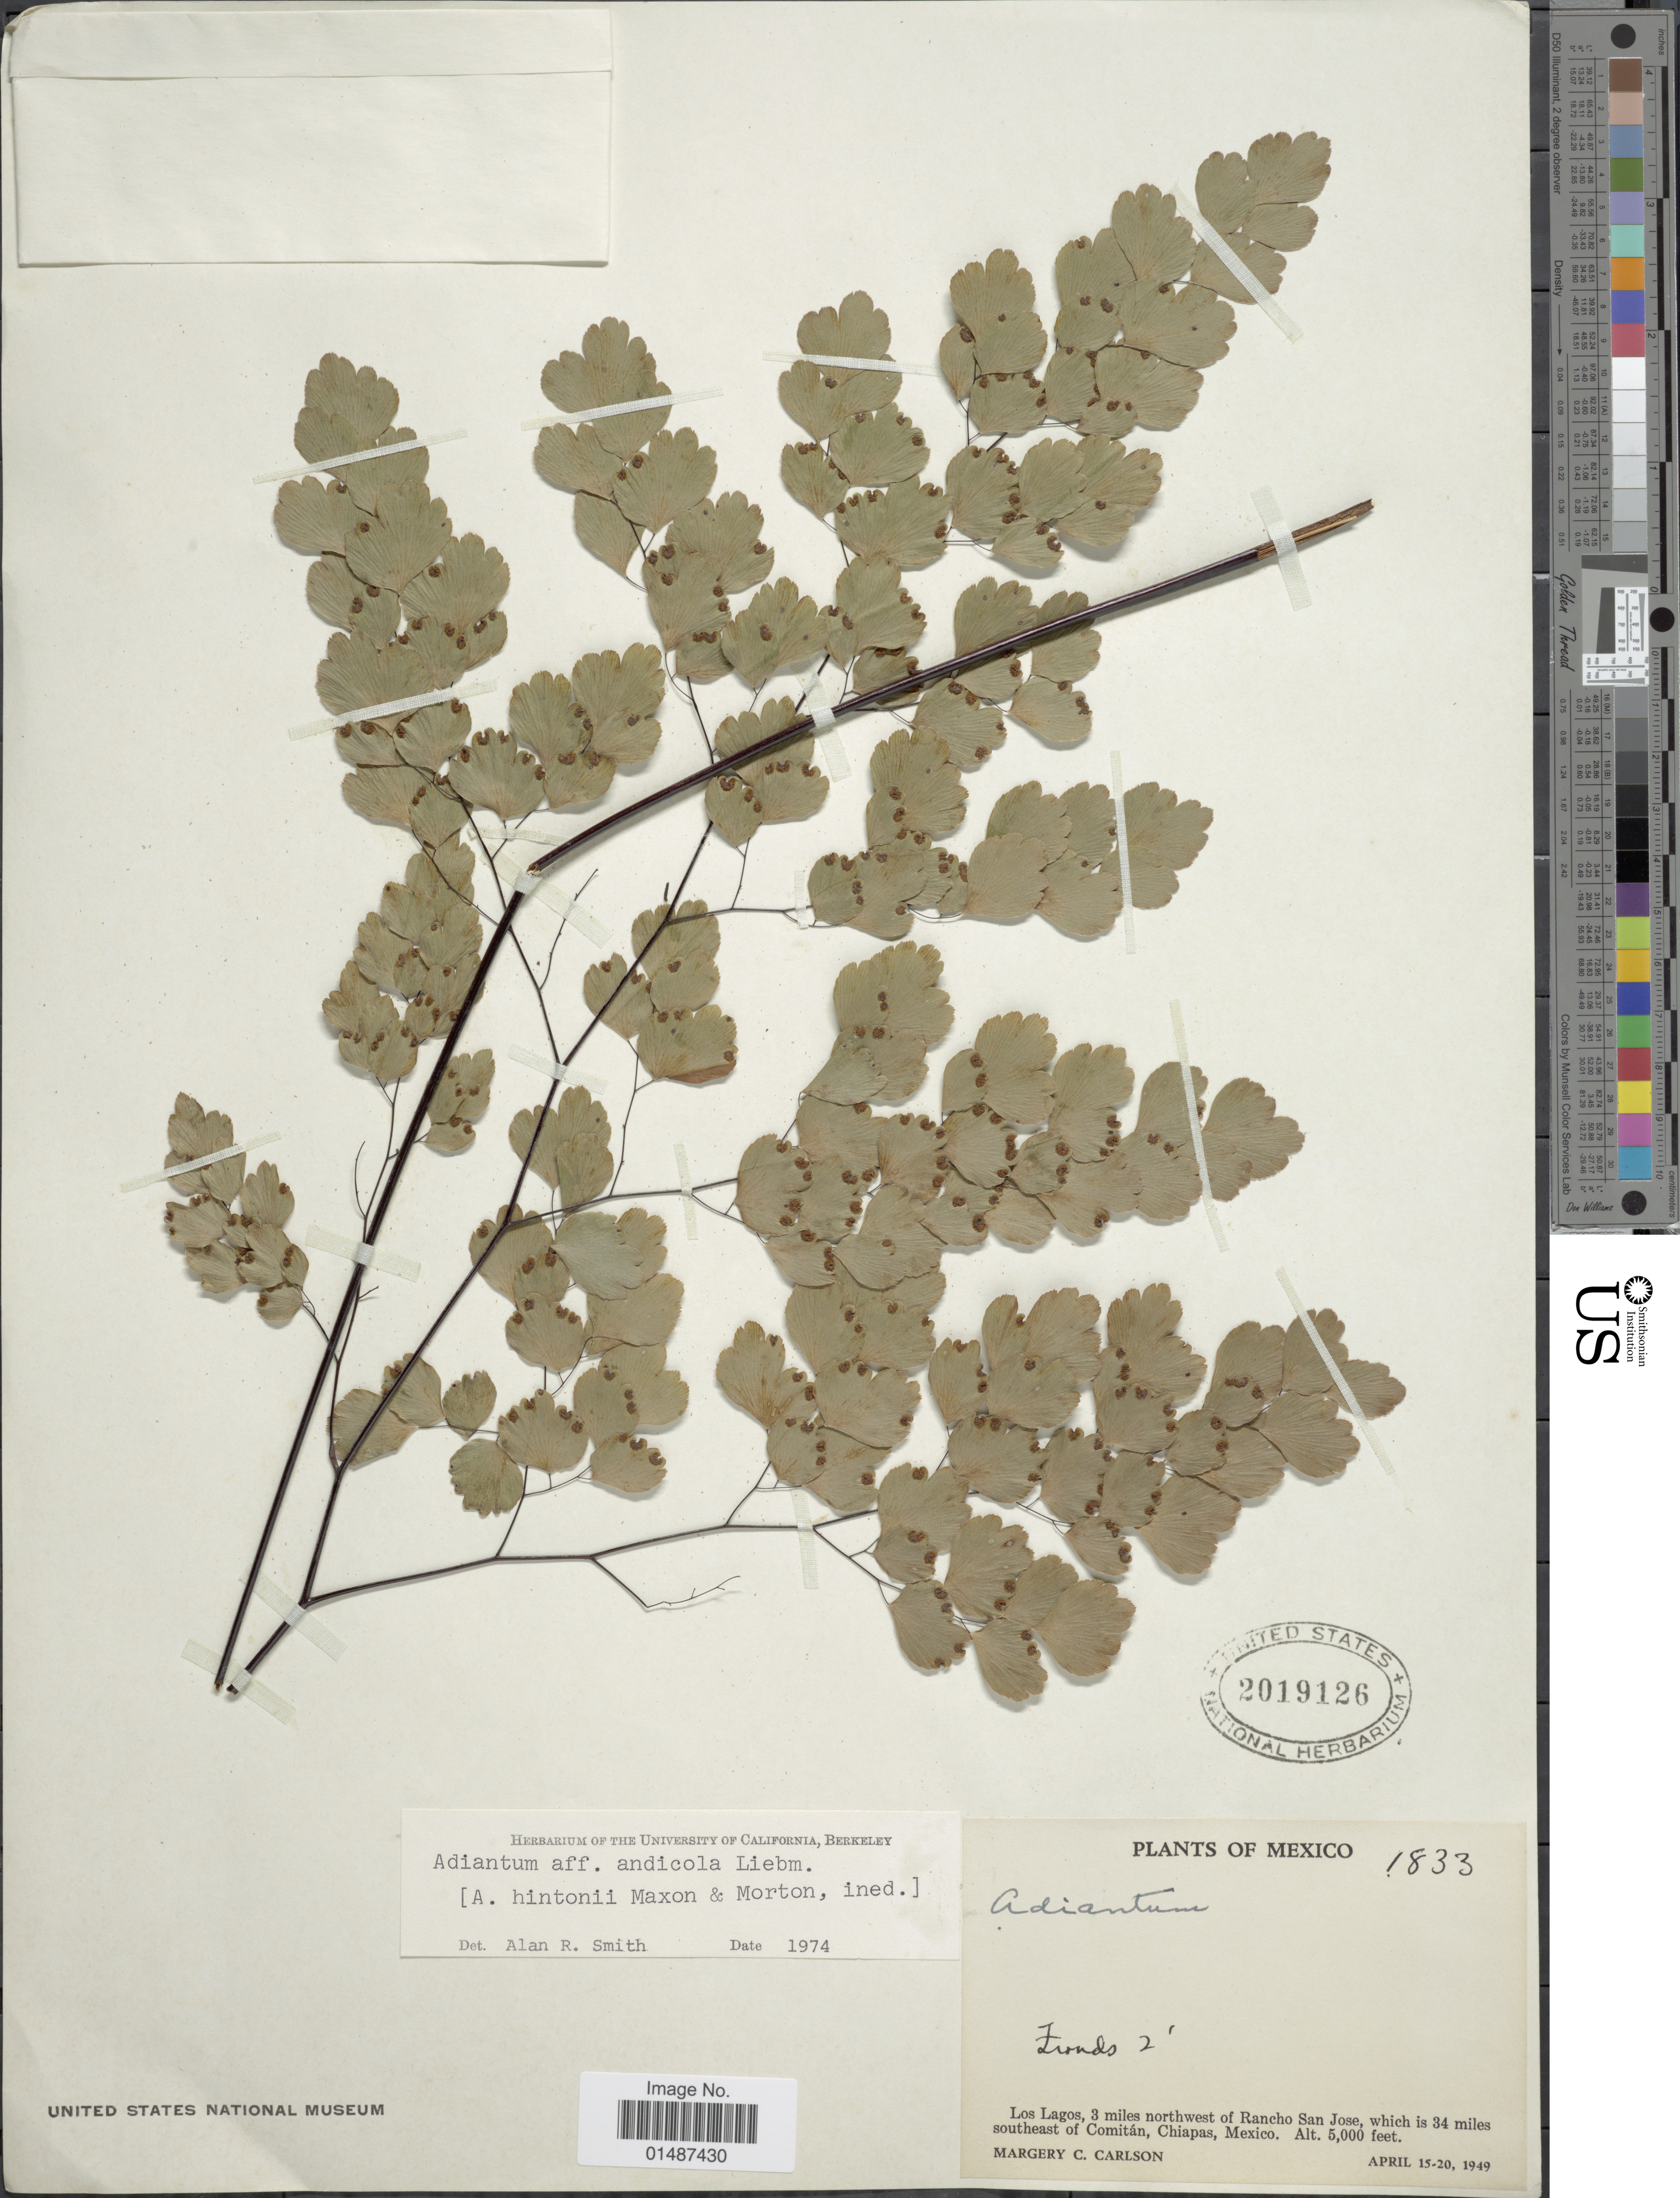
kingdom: Plantae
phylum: Tracheophyta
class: Polypodiopsida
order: Polypodiales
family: Pteridaceae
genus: Adiantum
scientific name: Adiantum amplum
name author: C. Presl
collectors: M. C. Carlson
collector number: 1833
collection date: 1949-04-15/1949-04-20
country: Mexico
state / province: Chiapas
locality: Los Lagos, 3 miles northwest of Rancho San Jose, which is 34 miles southeast of Comitán.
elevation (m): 1524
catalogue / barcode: US 2019126